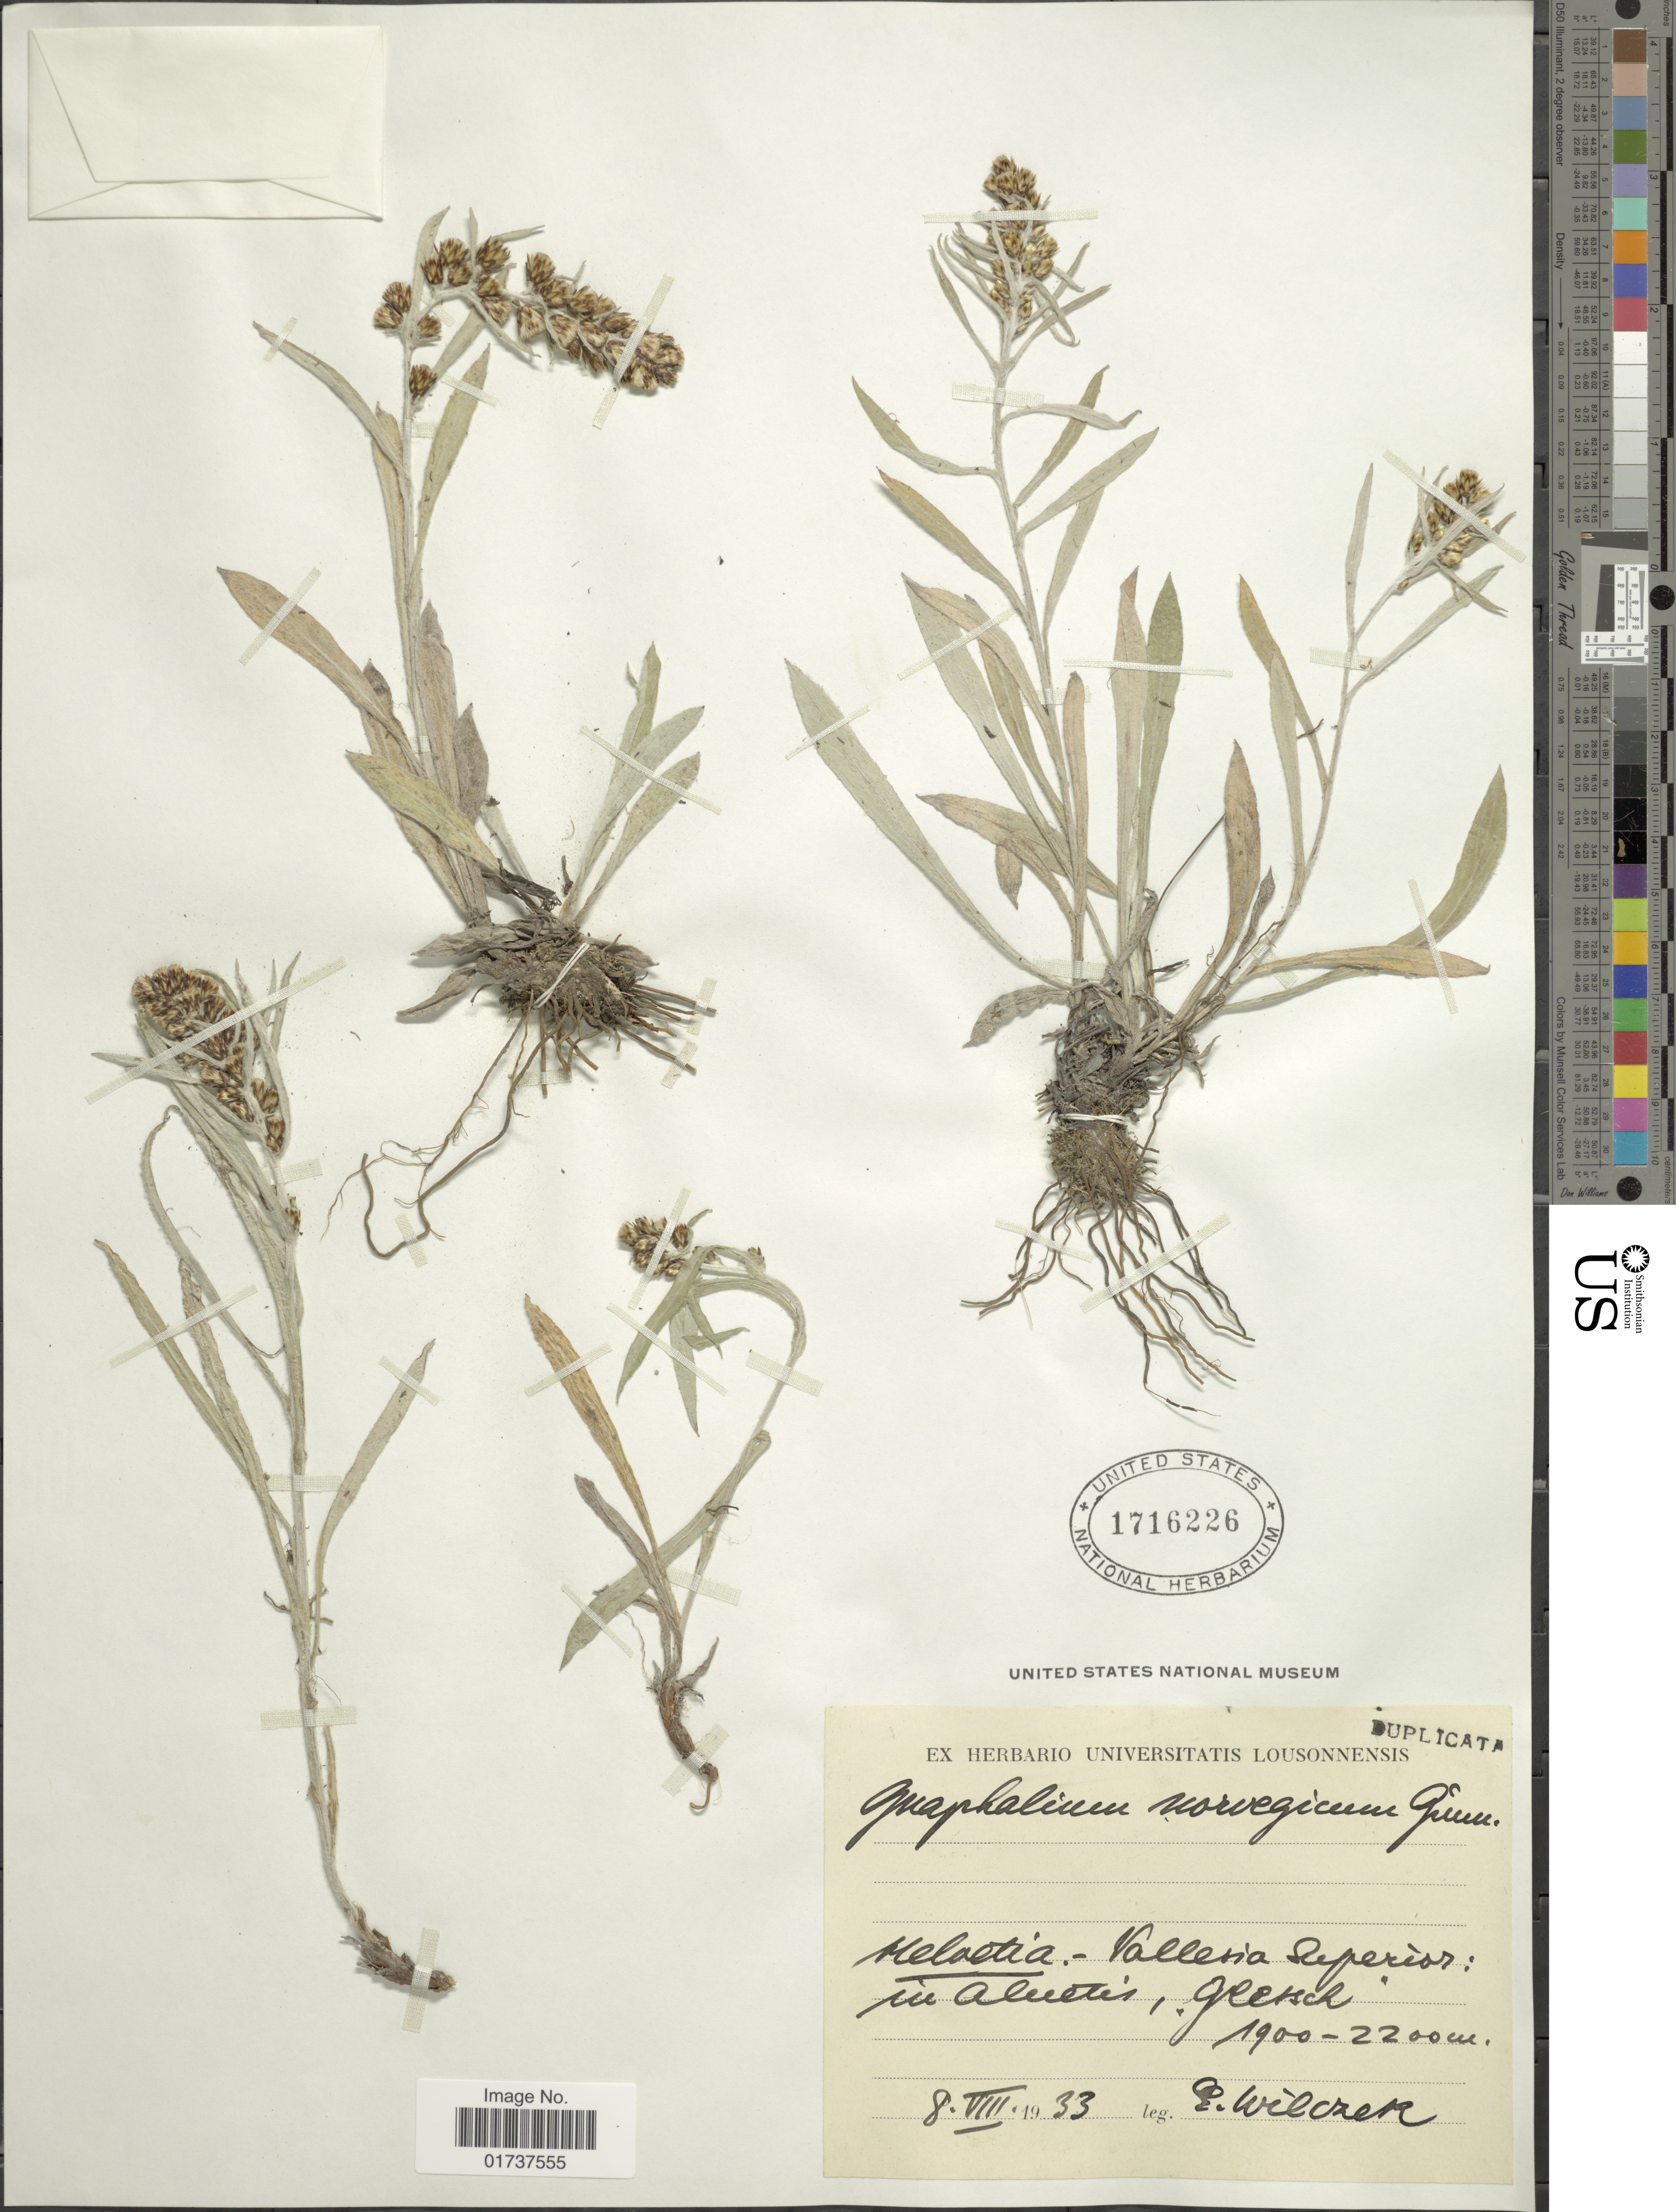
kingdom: Plantae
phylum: Tracheophyta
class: Magnoliopsida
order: Asterales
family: Asteraceae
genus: Gnaphalium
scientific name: Gnaphalium norvegicum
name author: Gunnerus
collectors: E. Wilczek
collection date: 1933-08-08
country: Switzerland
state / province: Valais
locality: Helvetia - Vallesia Seperior: in Aleedtes, Grersch [interpreted]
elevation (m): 1900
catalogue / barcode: US 1716226